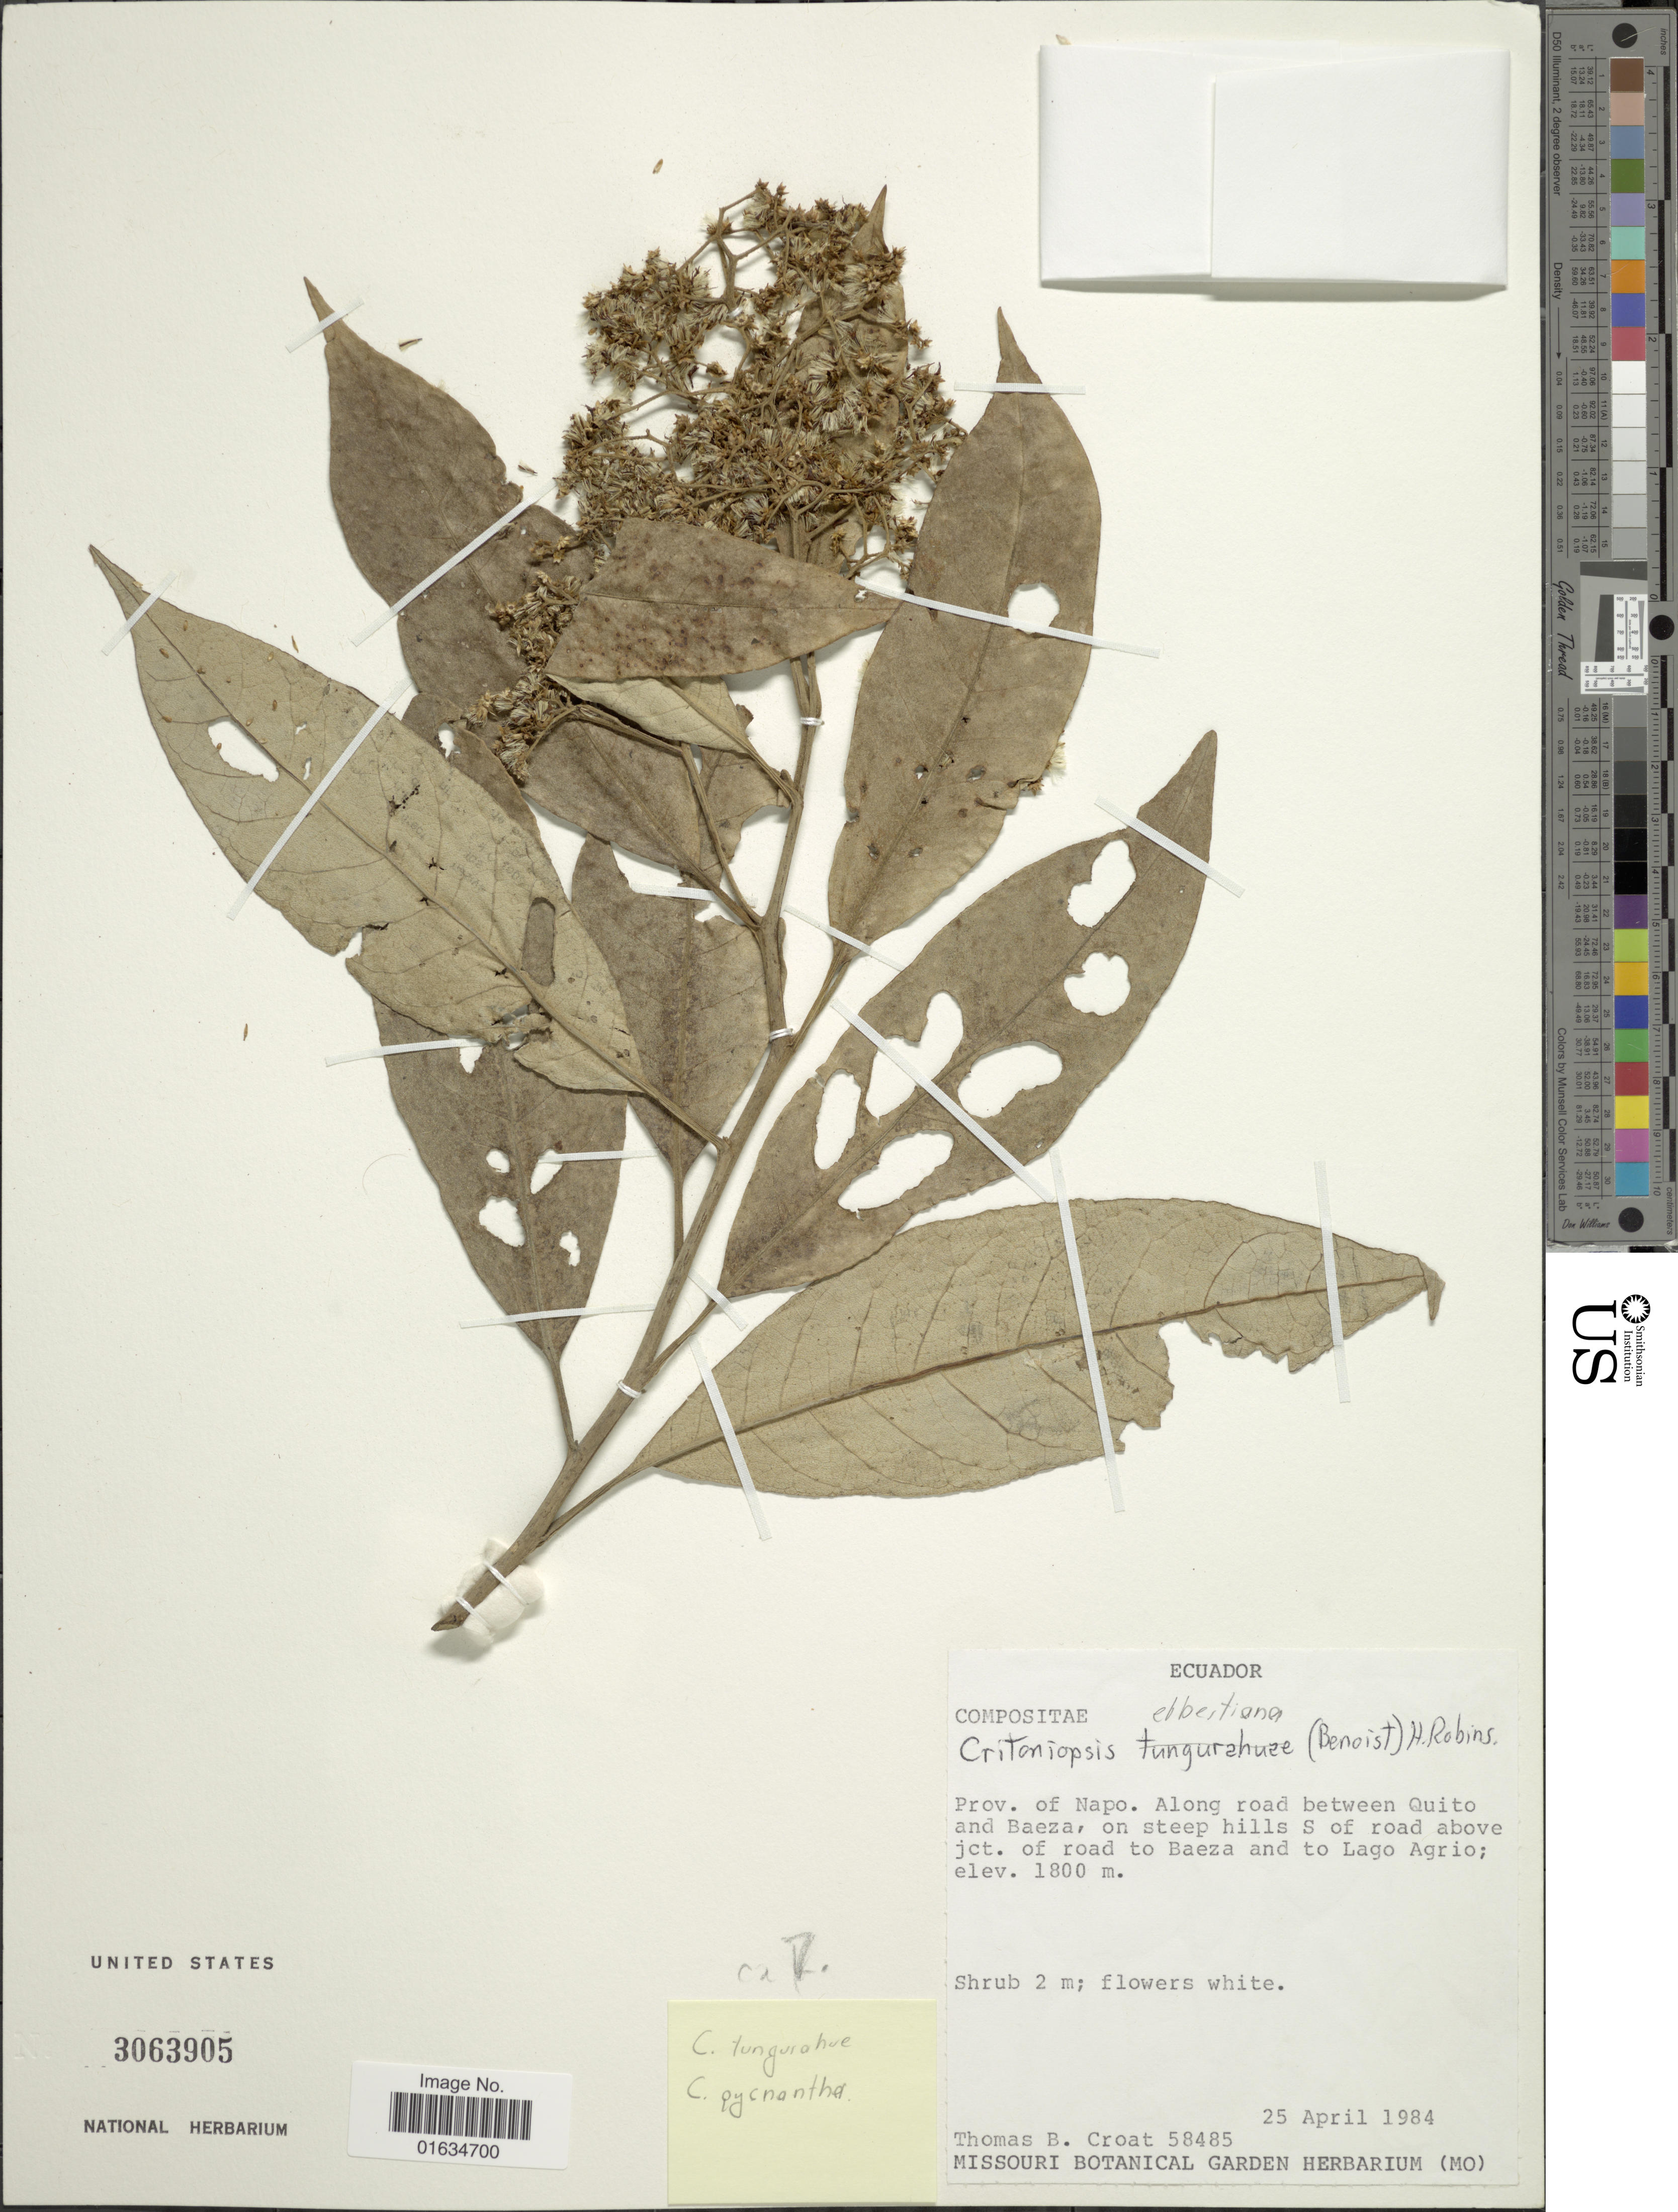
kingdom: Plantae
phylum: Tracheophyta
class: Magnoliopsida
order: Asterales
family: Asteraceae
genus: Critoniopsis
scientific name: Critoniopsis elbertiana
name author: (Cuatrec.) H. Rob.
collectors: T. B. Croat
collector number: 58485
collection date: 1984-04-25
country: Ecuador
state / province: Napo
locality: Along road between Quito and Baeza, on steep hills S of road above jct. of road to Baeza and to Lago Agrio.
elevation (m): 1800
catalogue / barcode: US 3063905